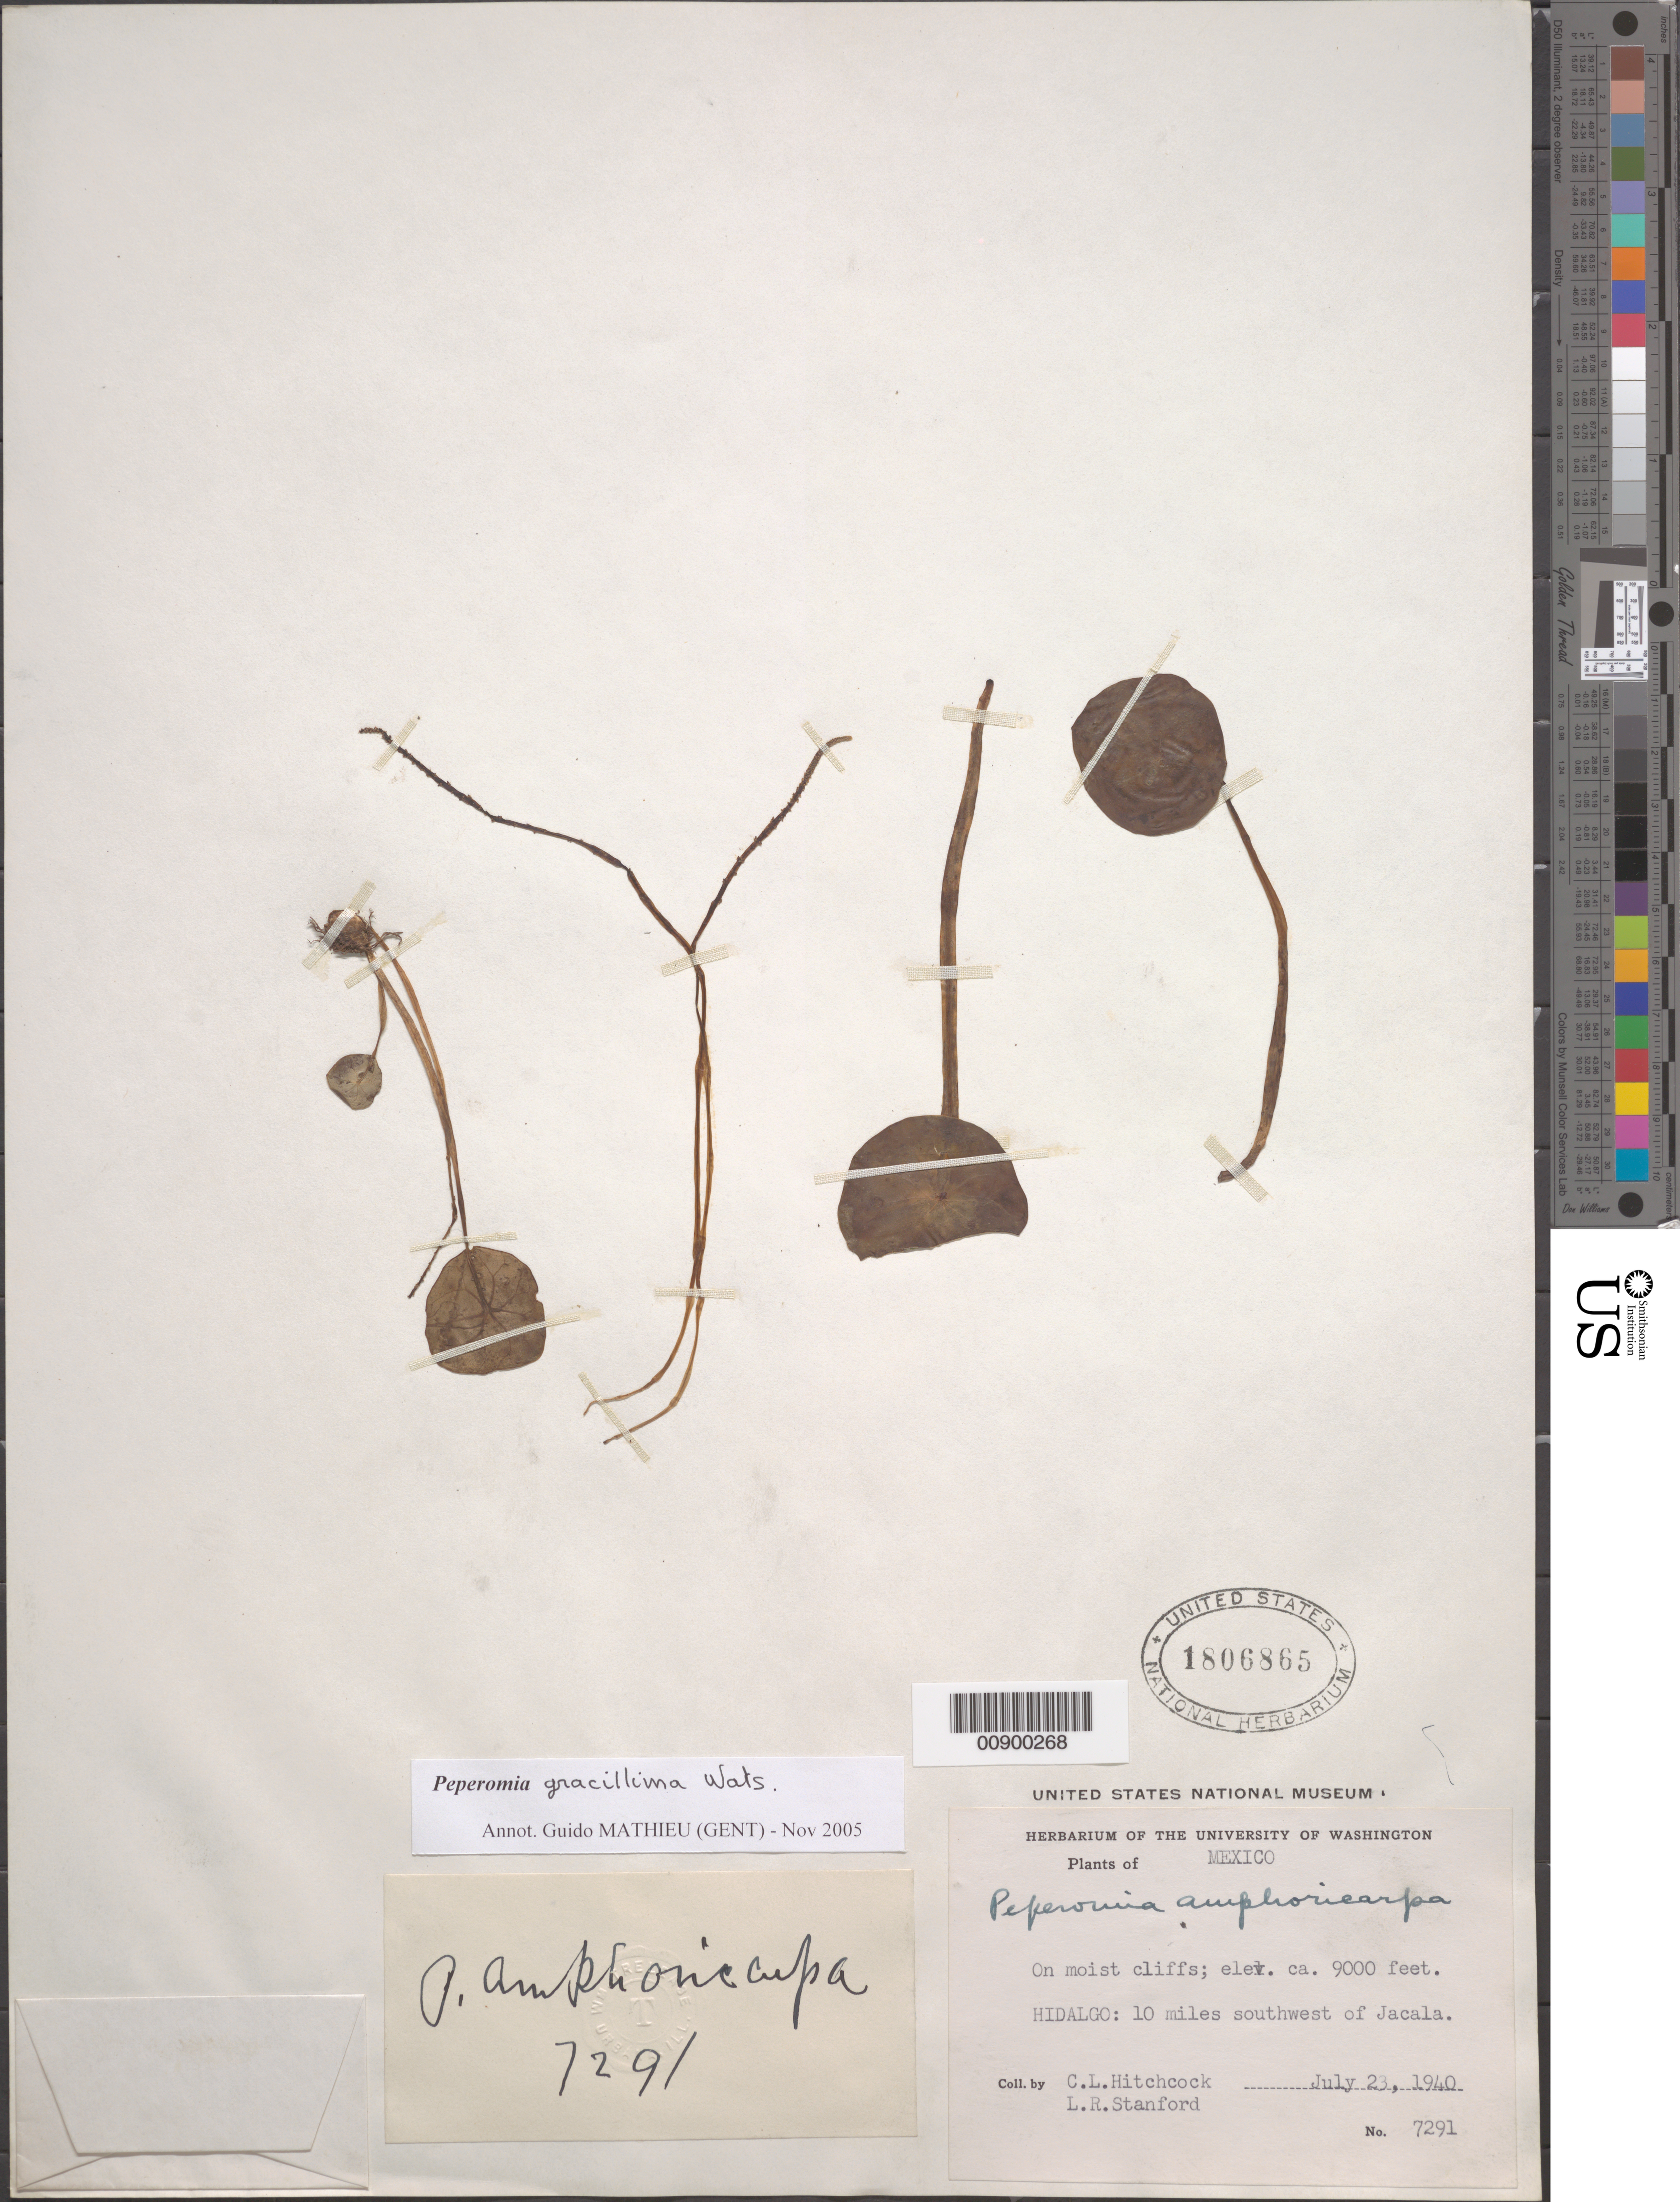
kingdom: Plantae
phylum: Tracheophyta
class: Magnoliopsida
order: Piperales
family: Piperaceae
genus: Peperomia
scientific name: Peperomia gracillima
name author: S. Watson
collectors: C. L. Hitchcock & L. R. Stanford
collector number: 7291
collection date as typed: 23 Jul 1940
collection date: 1940-07-23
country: Mexico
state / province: Hidalgo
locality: Hidalgo: 10 miles southwest of Jacala.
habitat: On moist cliffs.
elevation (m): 2743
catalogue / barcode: US 1806865